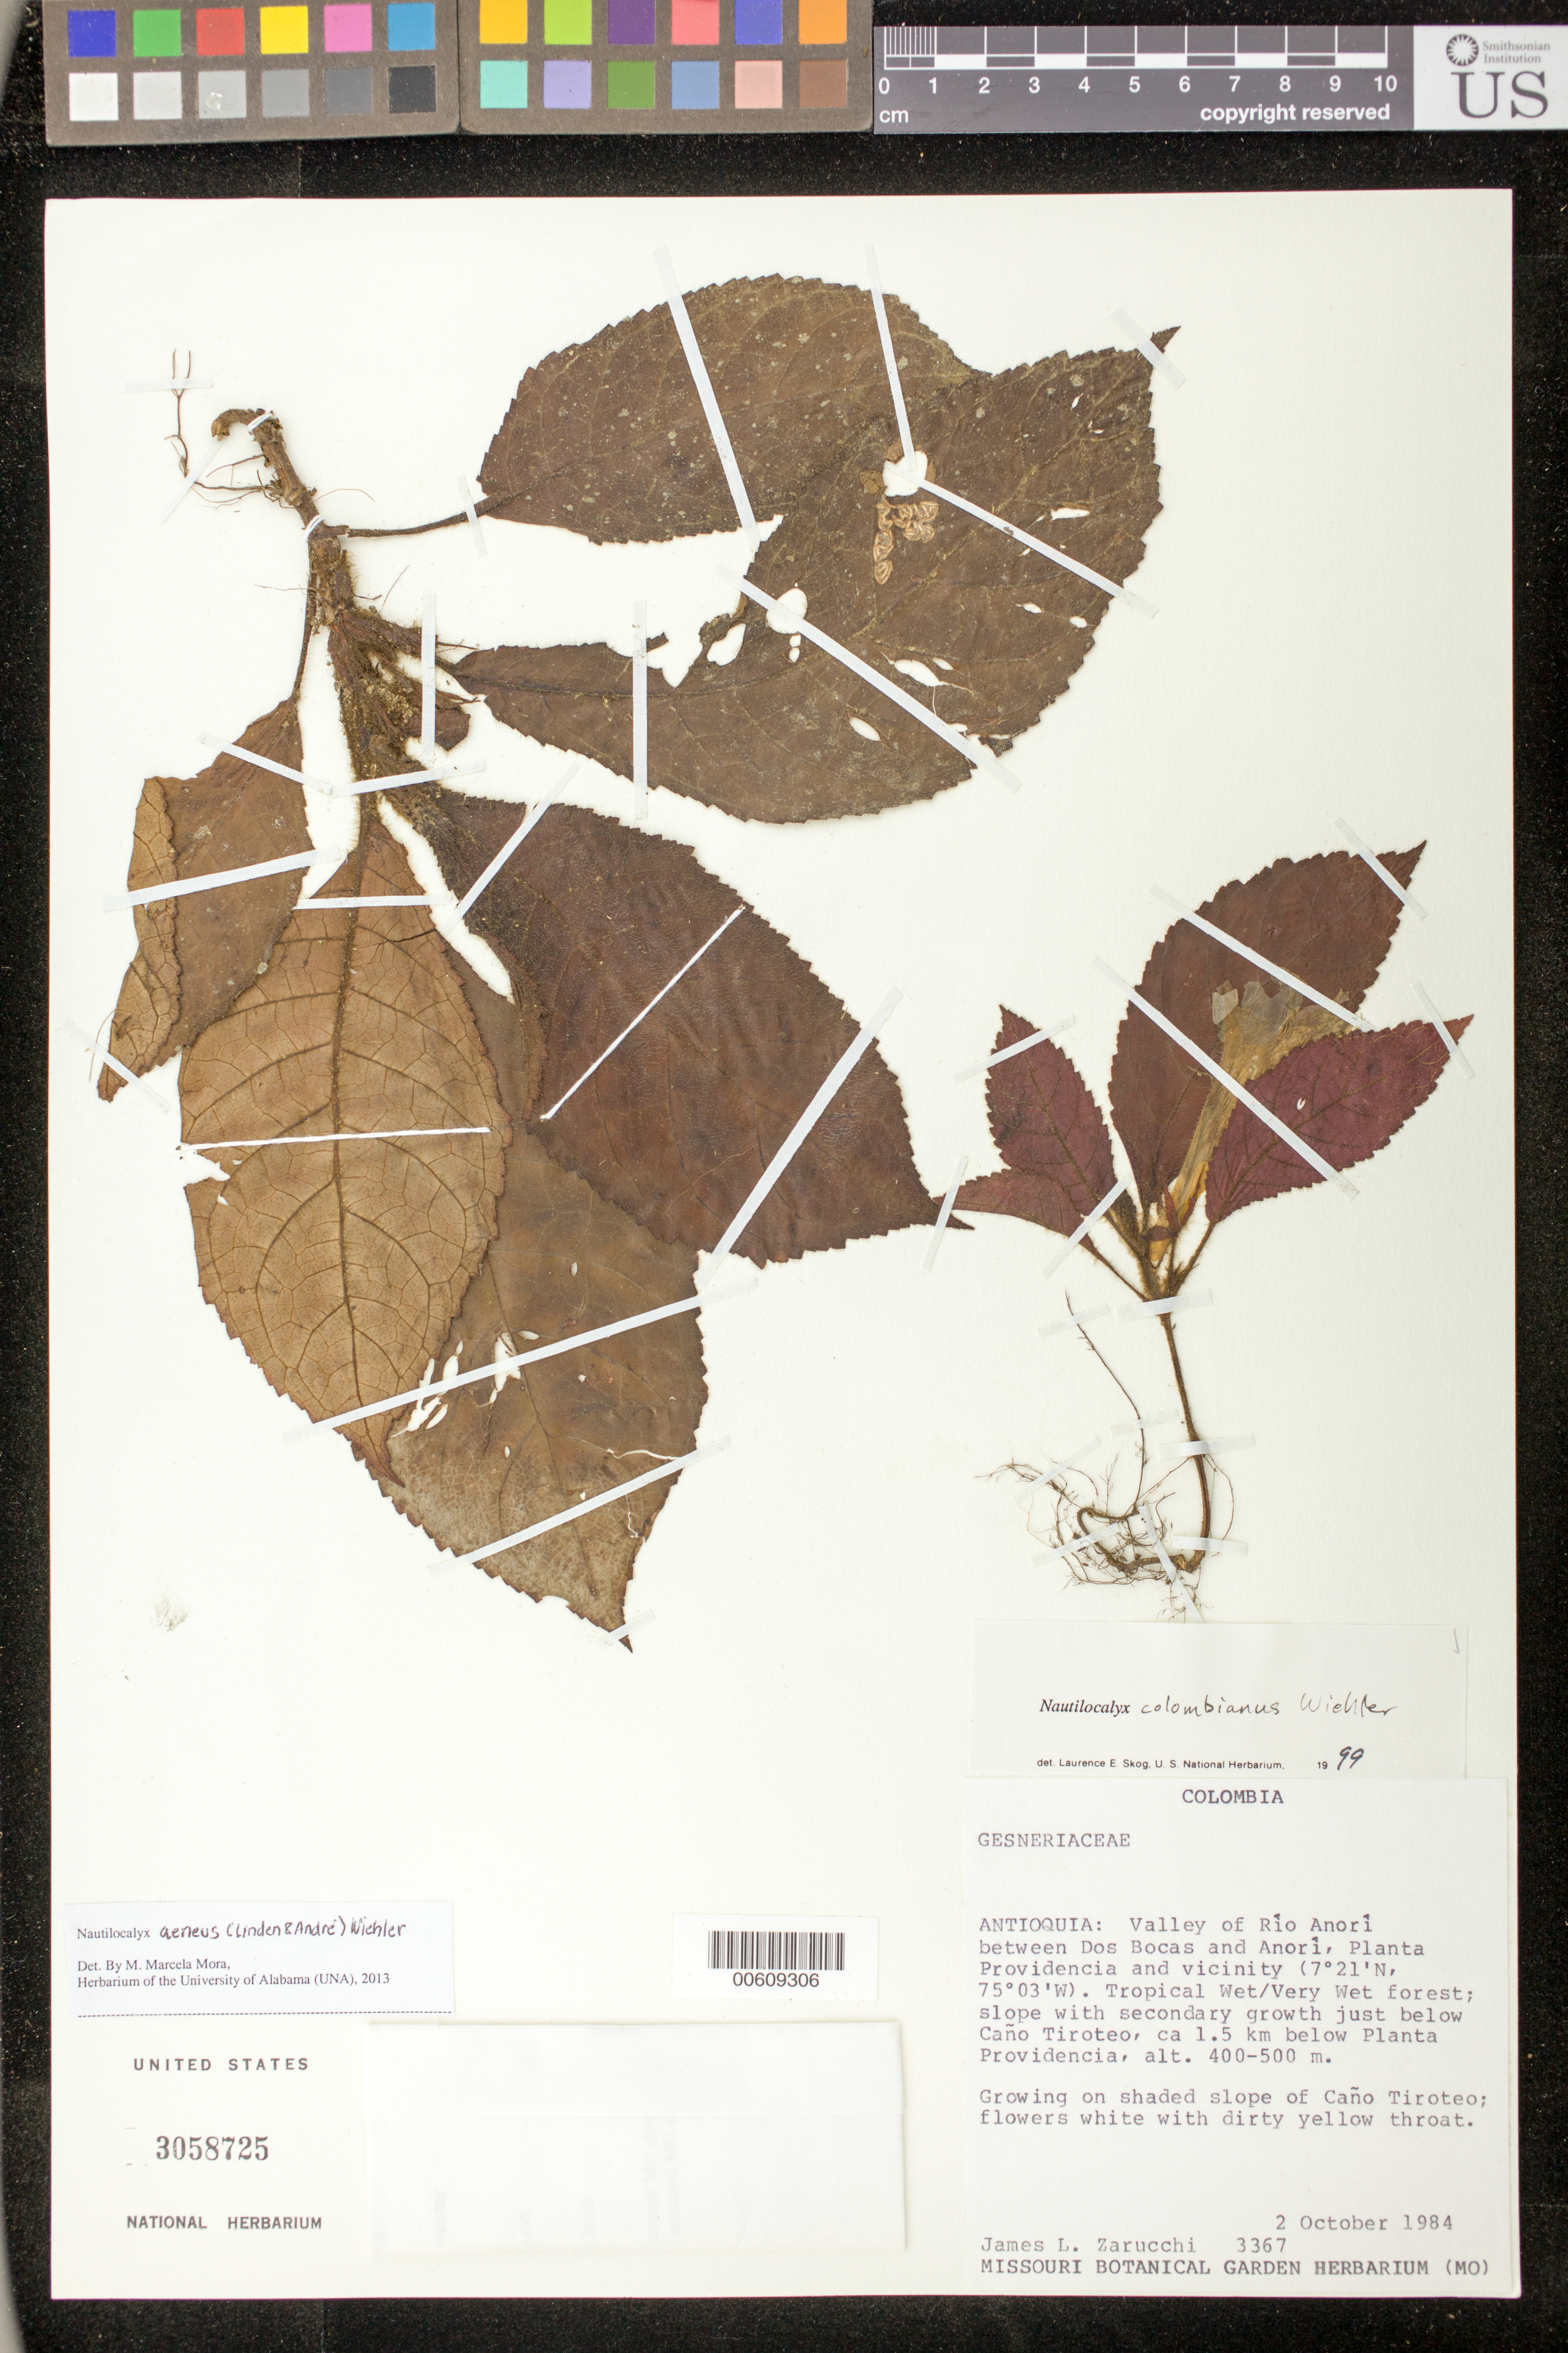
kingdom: Plantae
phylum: Tracheophyta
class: Magnoliopsida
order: Lamiales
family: Gesneriaceae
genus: Nautilocalyx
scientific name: Nautilocalyx aeneus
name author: (Linden & André) Wiehler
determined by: Mora, M. Marcela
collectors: J. L. Zarucchi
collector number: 3367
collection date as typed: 02 Oct 1984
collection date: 1984-10-02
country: Colombia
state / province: Antioquia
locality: Valley of Río Anorí between Dos Bocas and Anorí, Planta Providencia and vicinity; just below Caño Tiroteo, ca. 1.5 km below Planta Providencia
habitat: Tropical wet/very wet forest; slope with secondary growth; growing on shaded slope of Caño Tiroteo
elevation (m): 400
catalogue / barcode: US 3058725